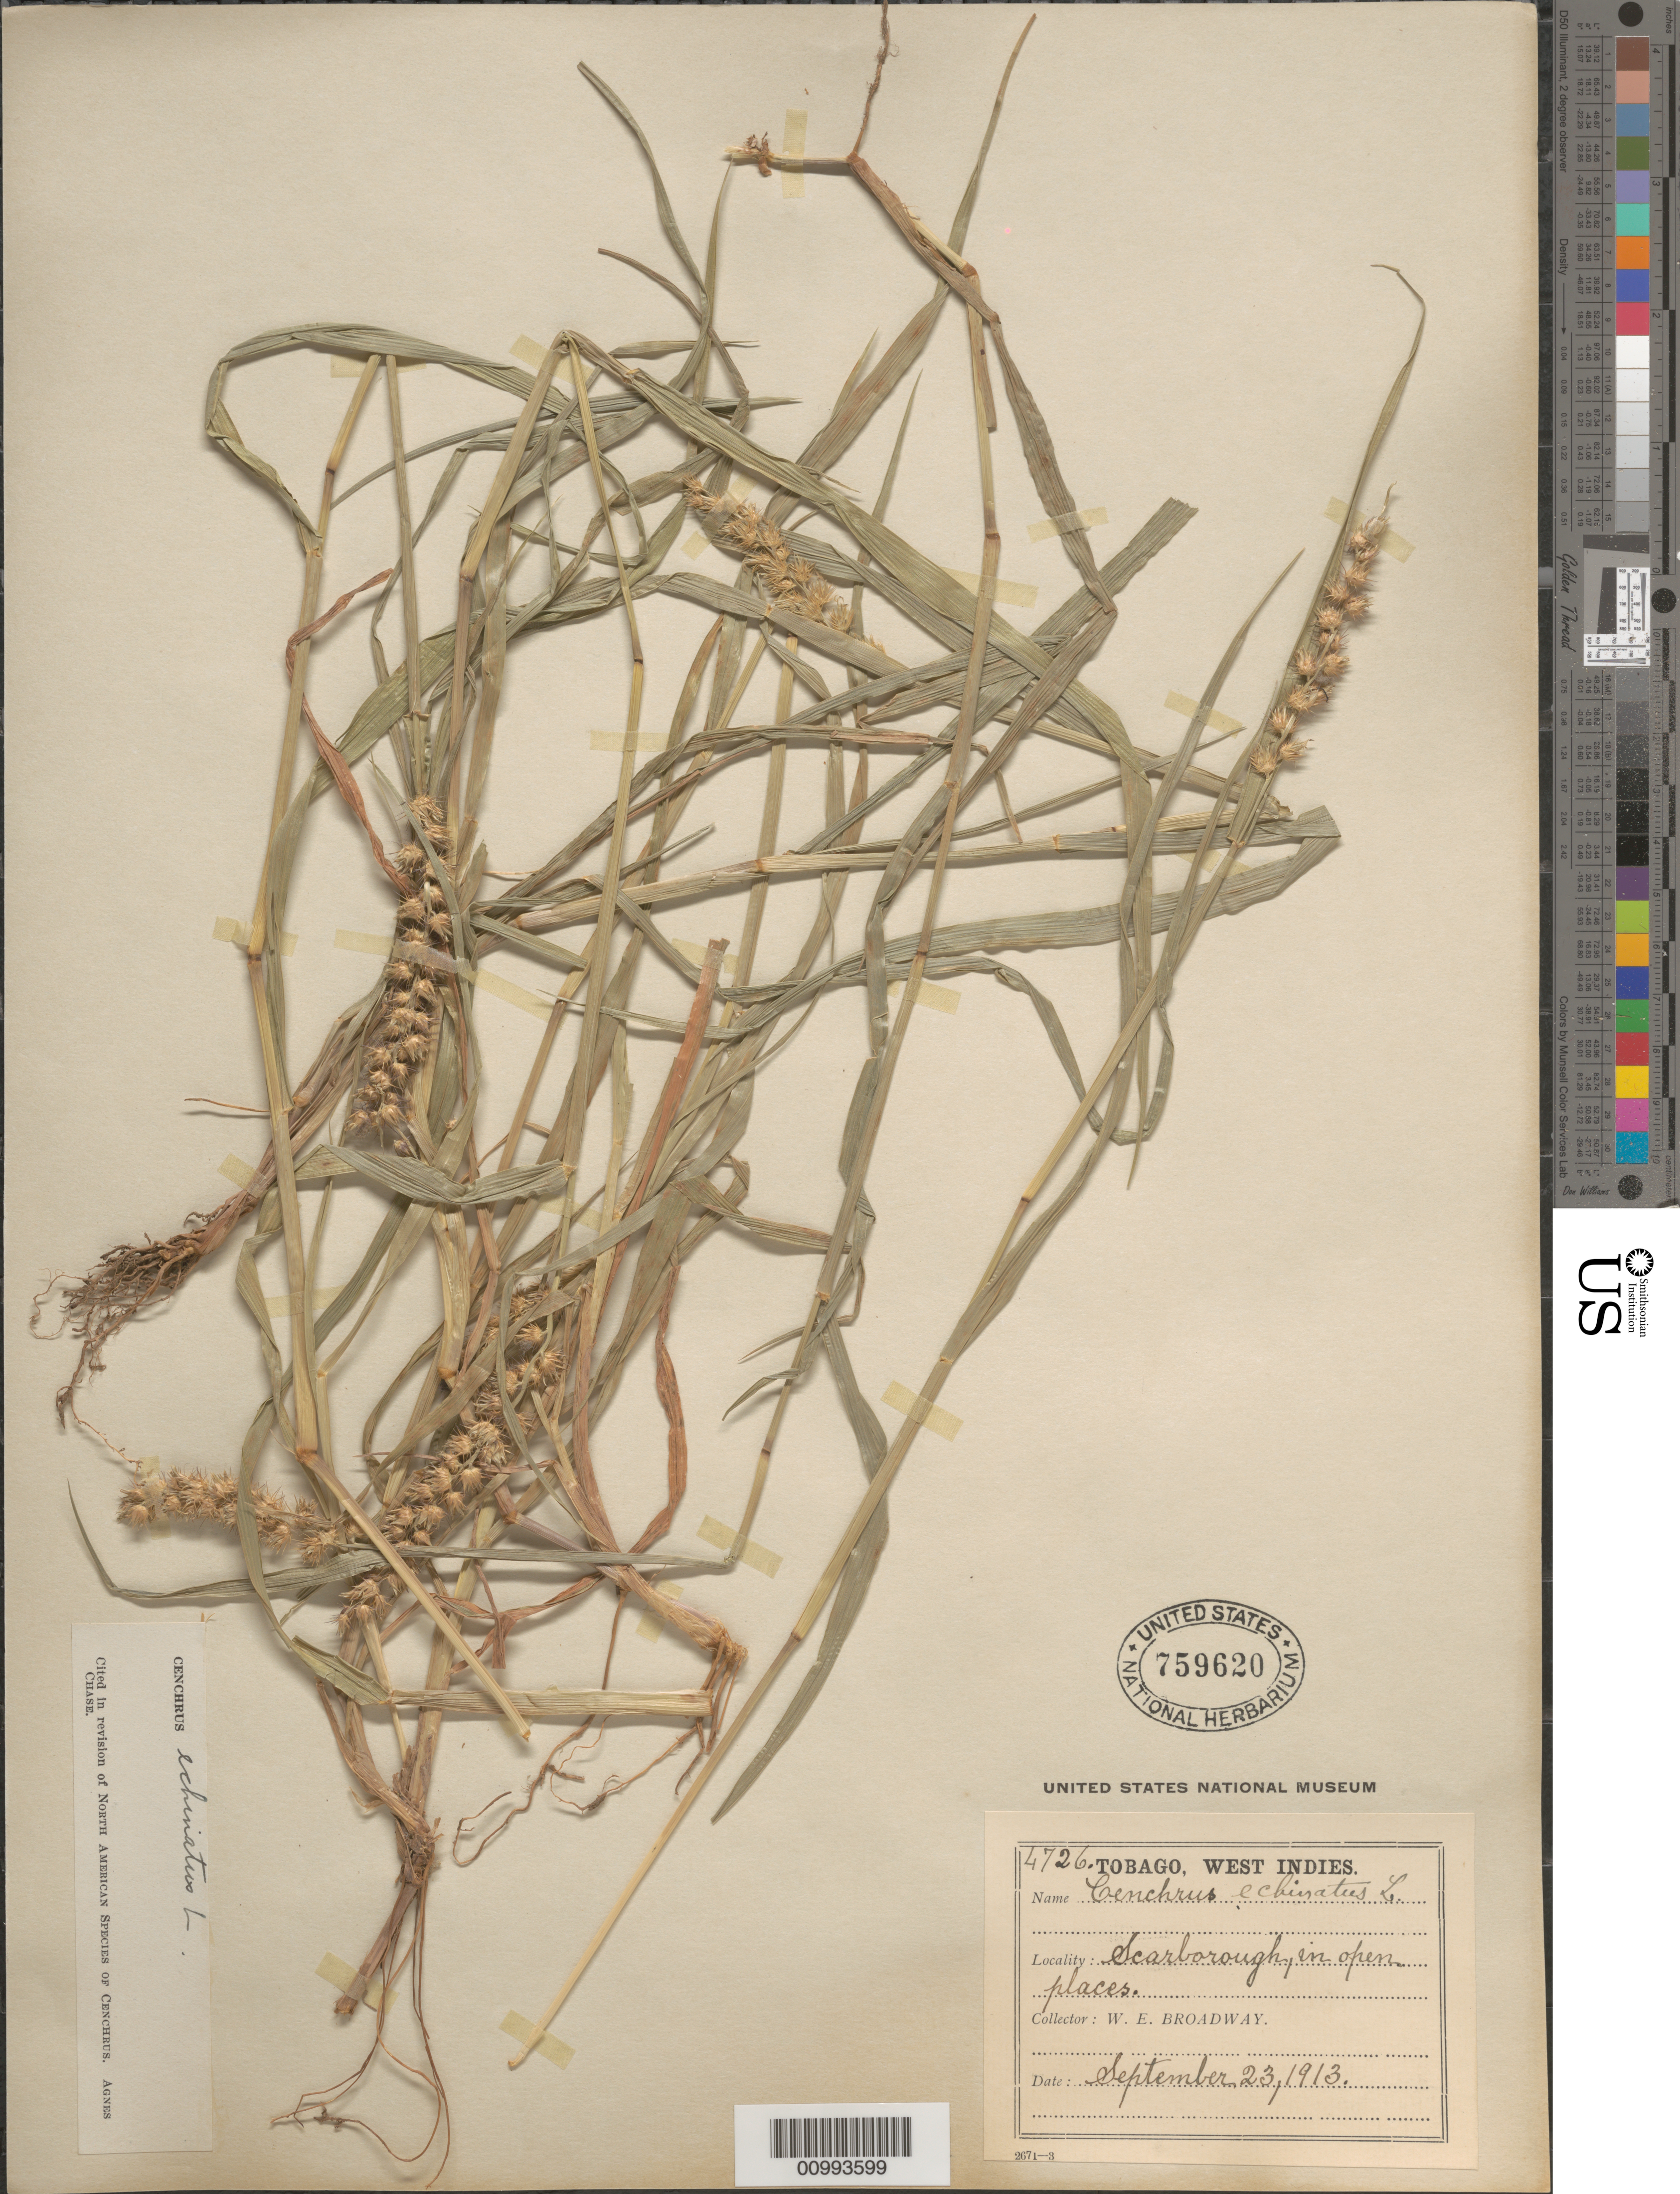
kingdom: Plantae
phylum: Tracheophyta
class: Liliopsida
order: Poales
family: Poaceae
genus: Cenchrus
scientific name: Cenchrus echinatus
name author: L.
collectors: W. E. Broadway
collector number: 4726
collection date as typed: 23 Sep 1913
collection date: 1913-09-23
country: Trinidad and Tobago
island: Tobago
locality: Scarborough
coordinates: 0 N, 0 E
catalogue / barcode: US 759620